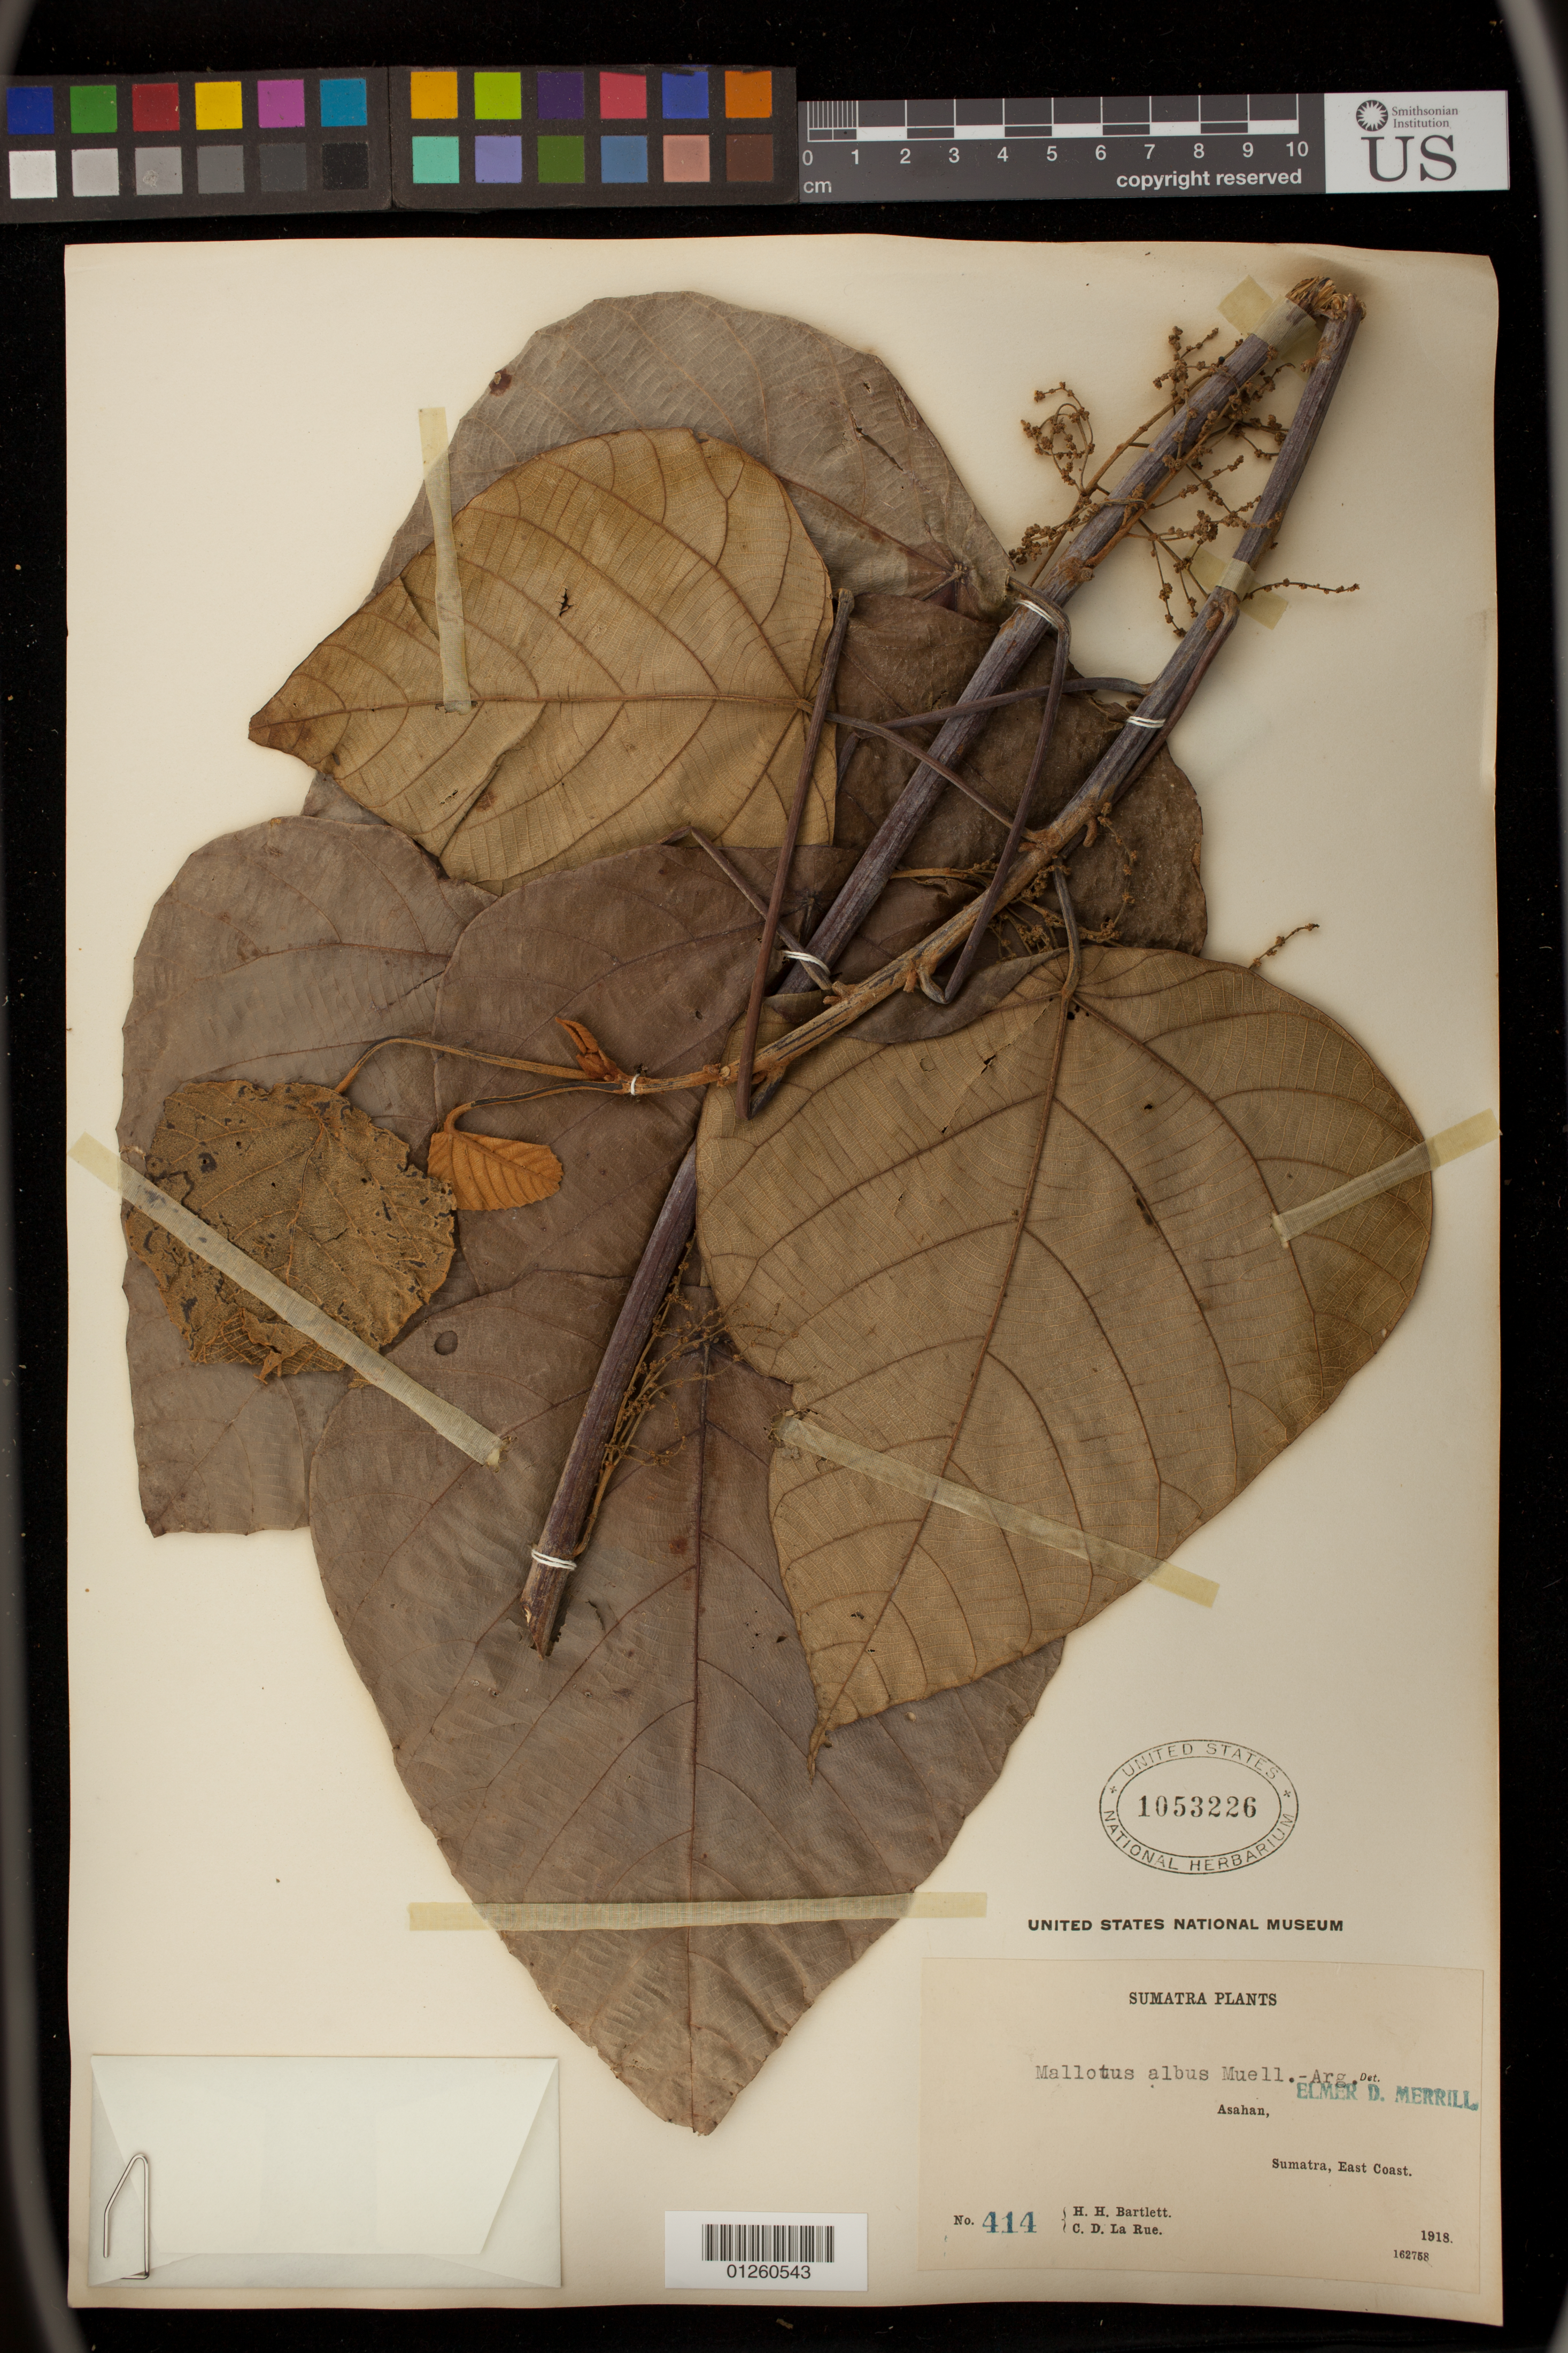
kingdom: Plantae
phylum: Tracheophyta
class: Magnoliopsida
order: Malpighiales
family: Euphorbiaceae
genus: Mallotus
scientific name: Mallotus albus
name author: Müll. Arg.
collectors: H. H. Bartlett & C. La Rue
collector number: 414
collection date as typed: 1918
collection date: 1918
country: Indonesia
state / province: Sumatra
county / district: Sumatera Utara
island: Sumatra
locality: Asahan, Sumatra, East Coast.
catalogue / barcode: US 1053226